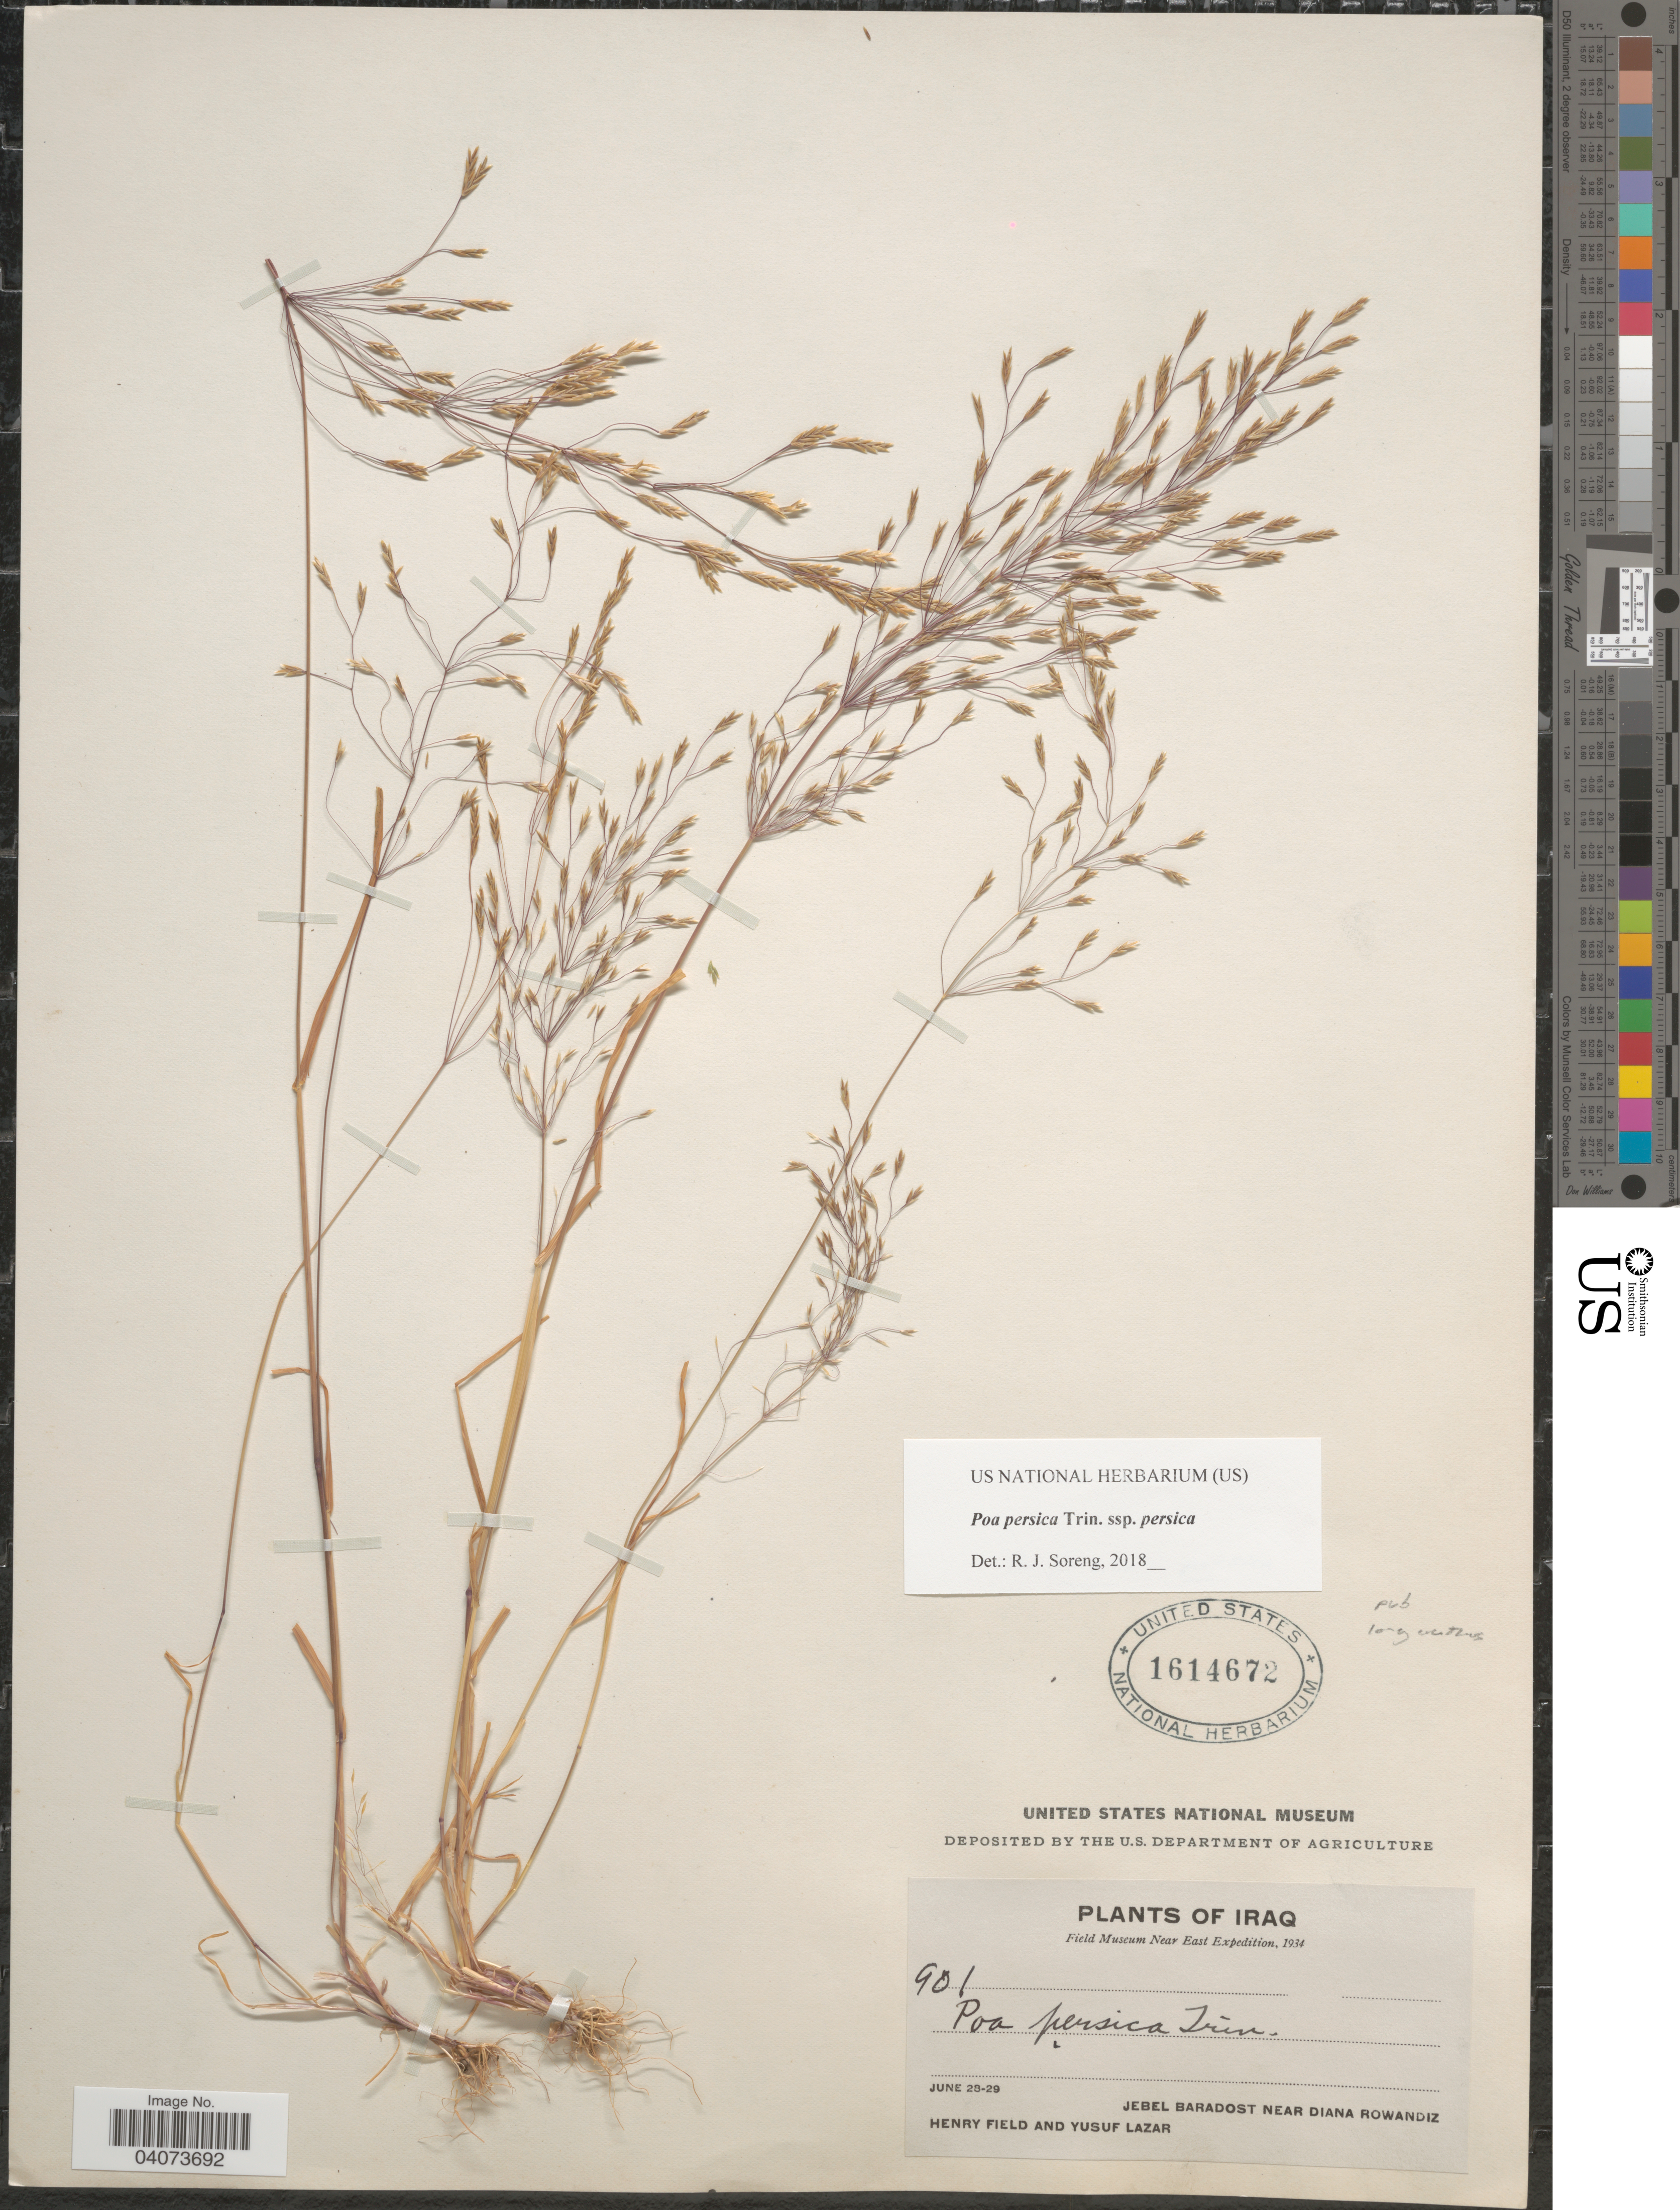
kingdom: Plantae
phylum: Tracheophyta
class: Liliopsida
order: Poales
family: Poaceae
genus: Poa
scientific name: Poa persica subsp. persica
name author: Trin.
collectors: H. Field & Y. Lazar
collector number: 901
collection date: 1934-06-28/1934-06-29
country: Iraq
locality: Field Museum Near East Expedition, 1934. Jebel Baradost near Diana Rowandiz.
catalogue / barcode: US 1614672